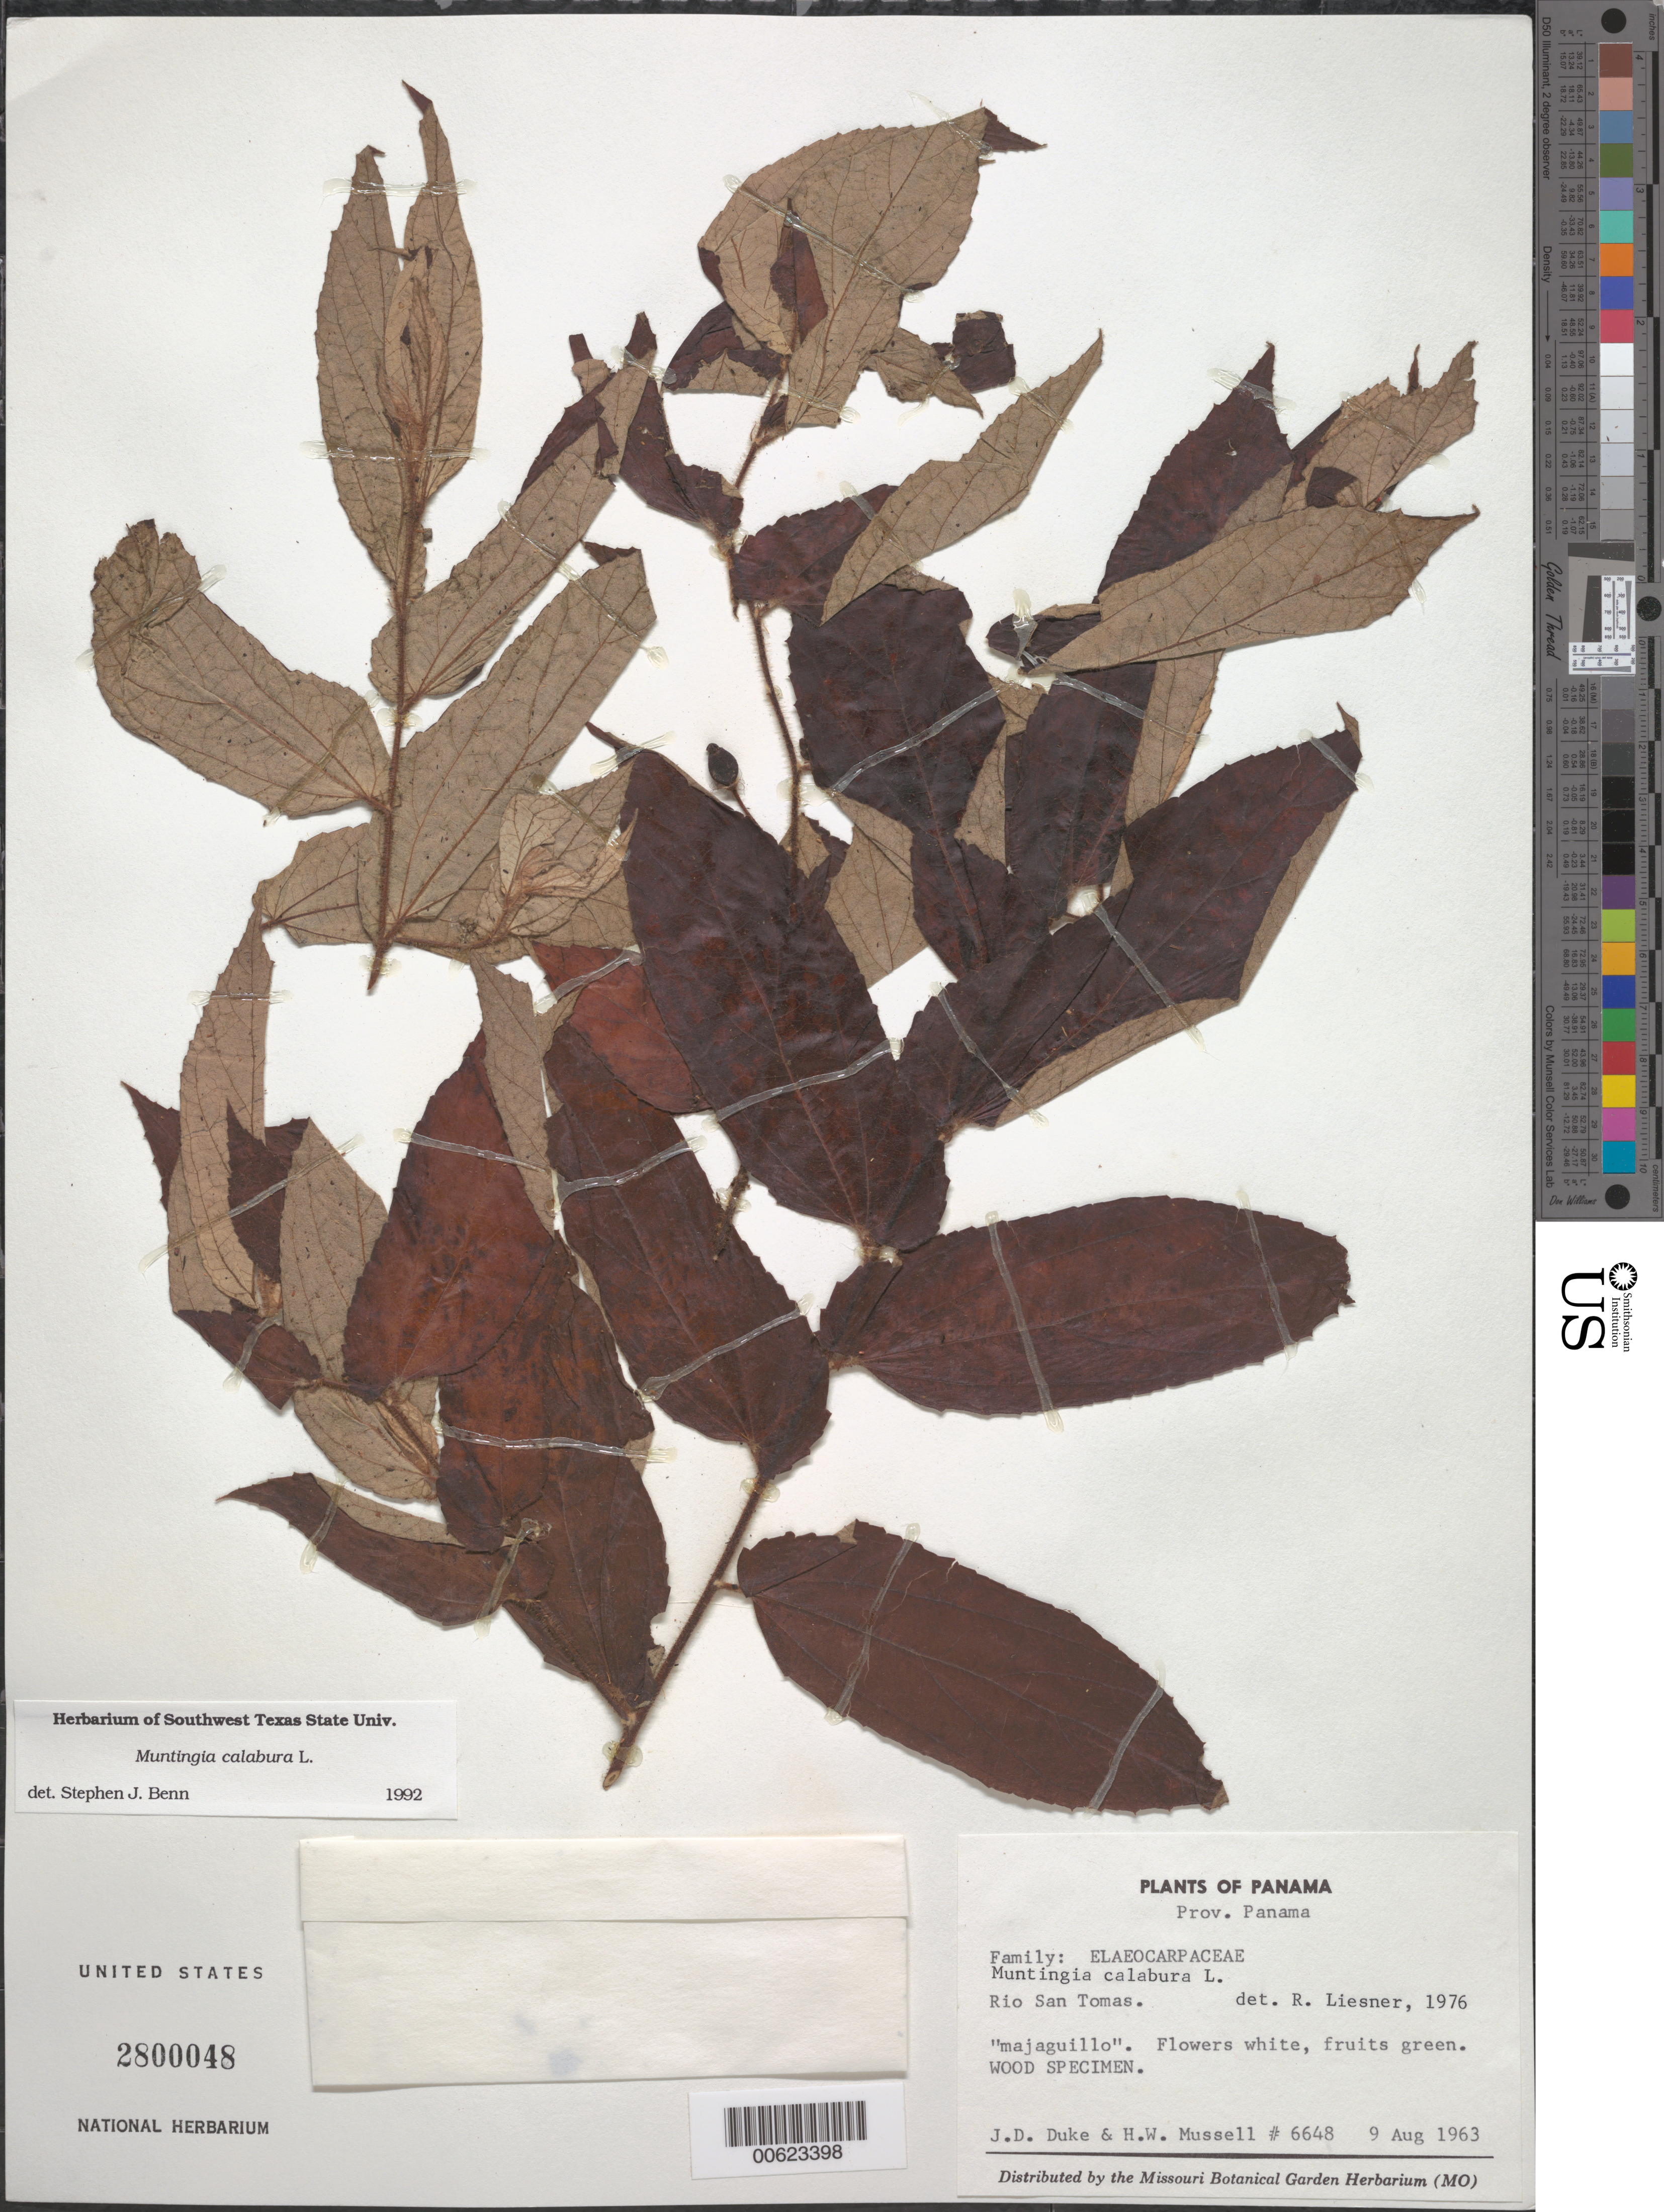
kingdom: Plantae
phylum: Tracheophyta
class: Magnoliopsida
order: Malvales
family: Muntingiaceae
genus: Muntingia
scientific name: Muntingia calabura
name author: L.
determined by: Benn, S. J.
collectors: J. Duke & H. Mussell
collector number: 6648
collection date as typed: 09 Aug 1963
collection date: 1963-08-09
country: Panama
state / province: Panamá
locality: Rio San Tomas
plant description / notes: Common name: Mahaguillo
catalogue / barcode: US 2800048